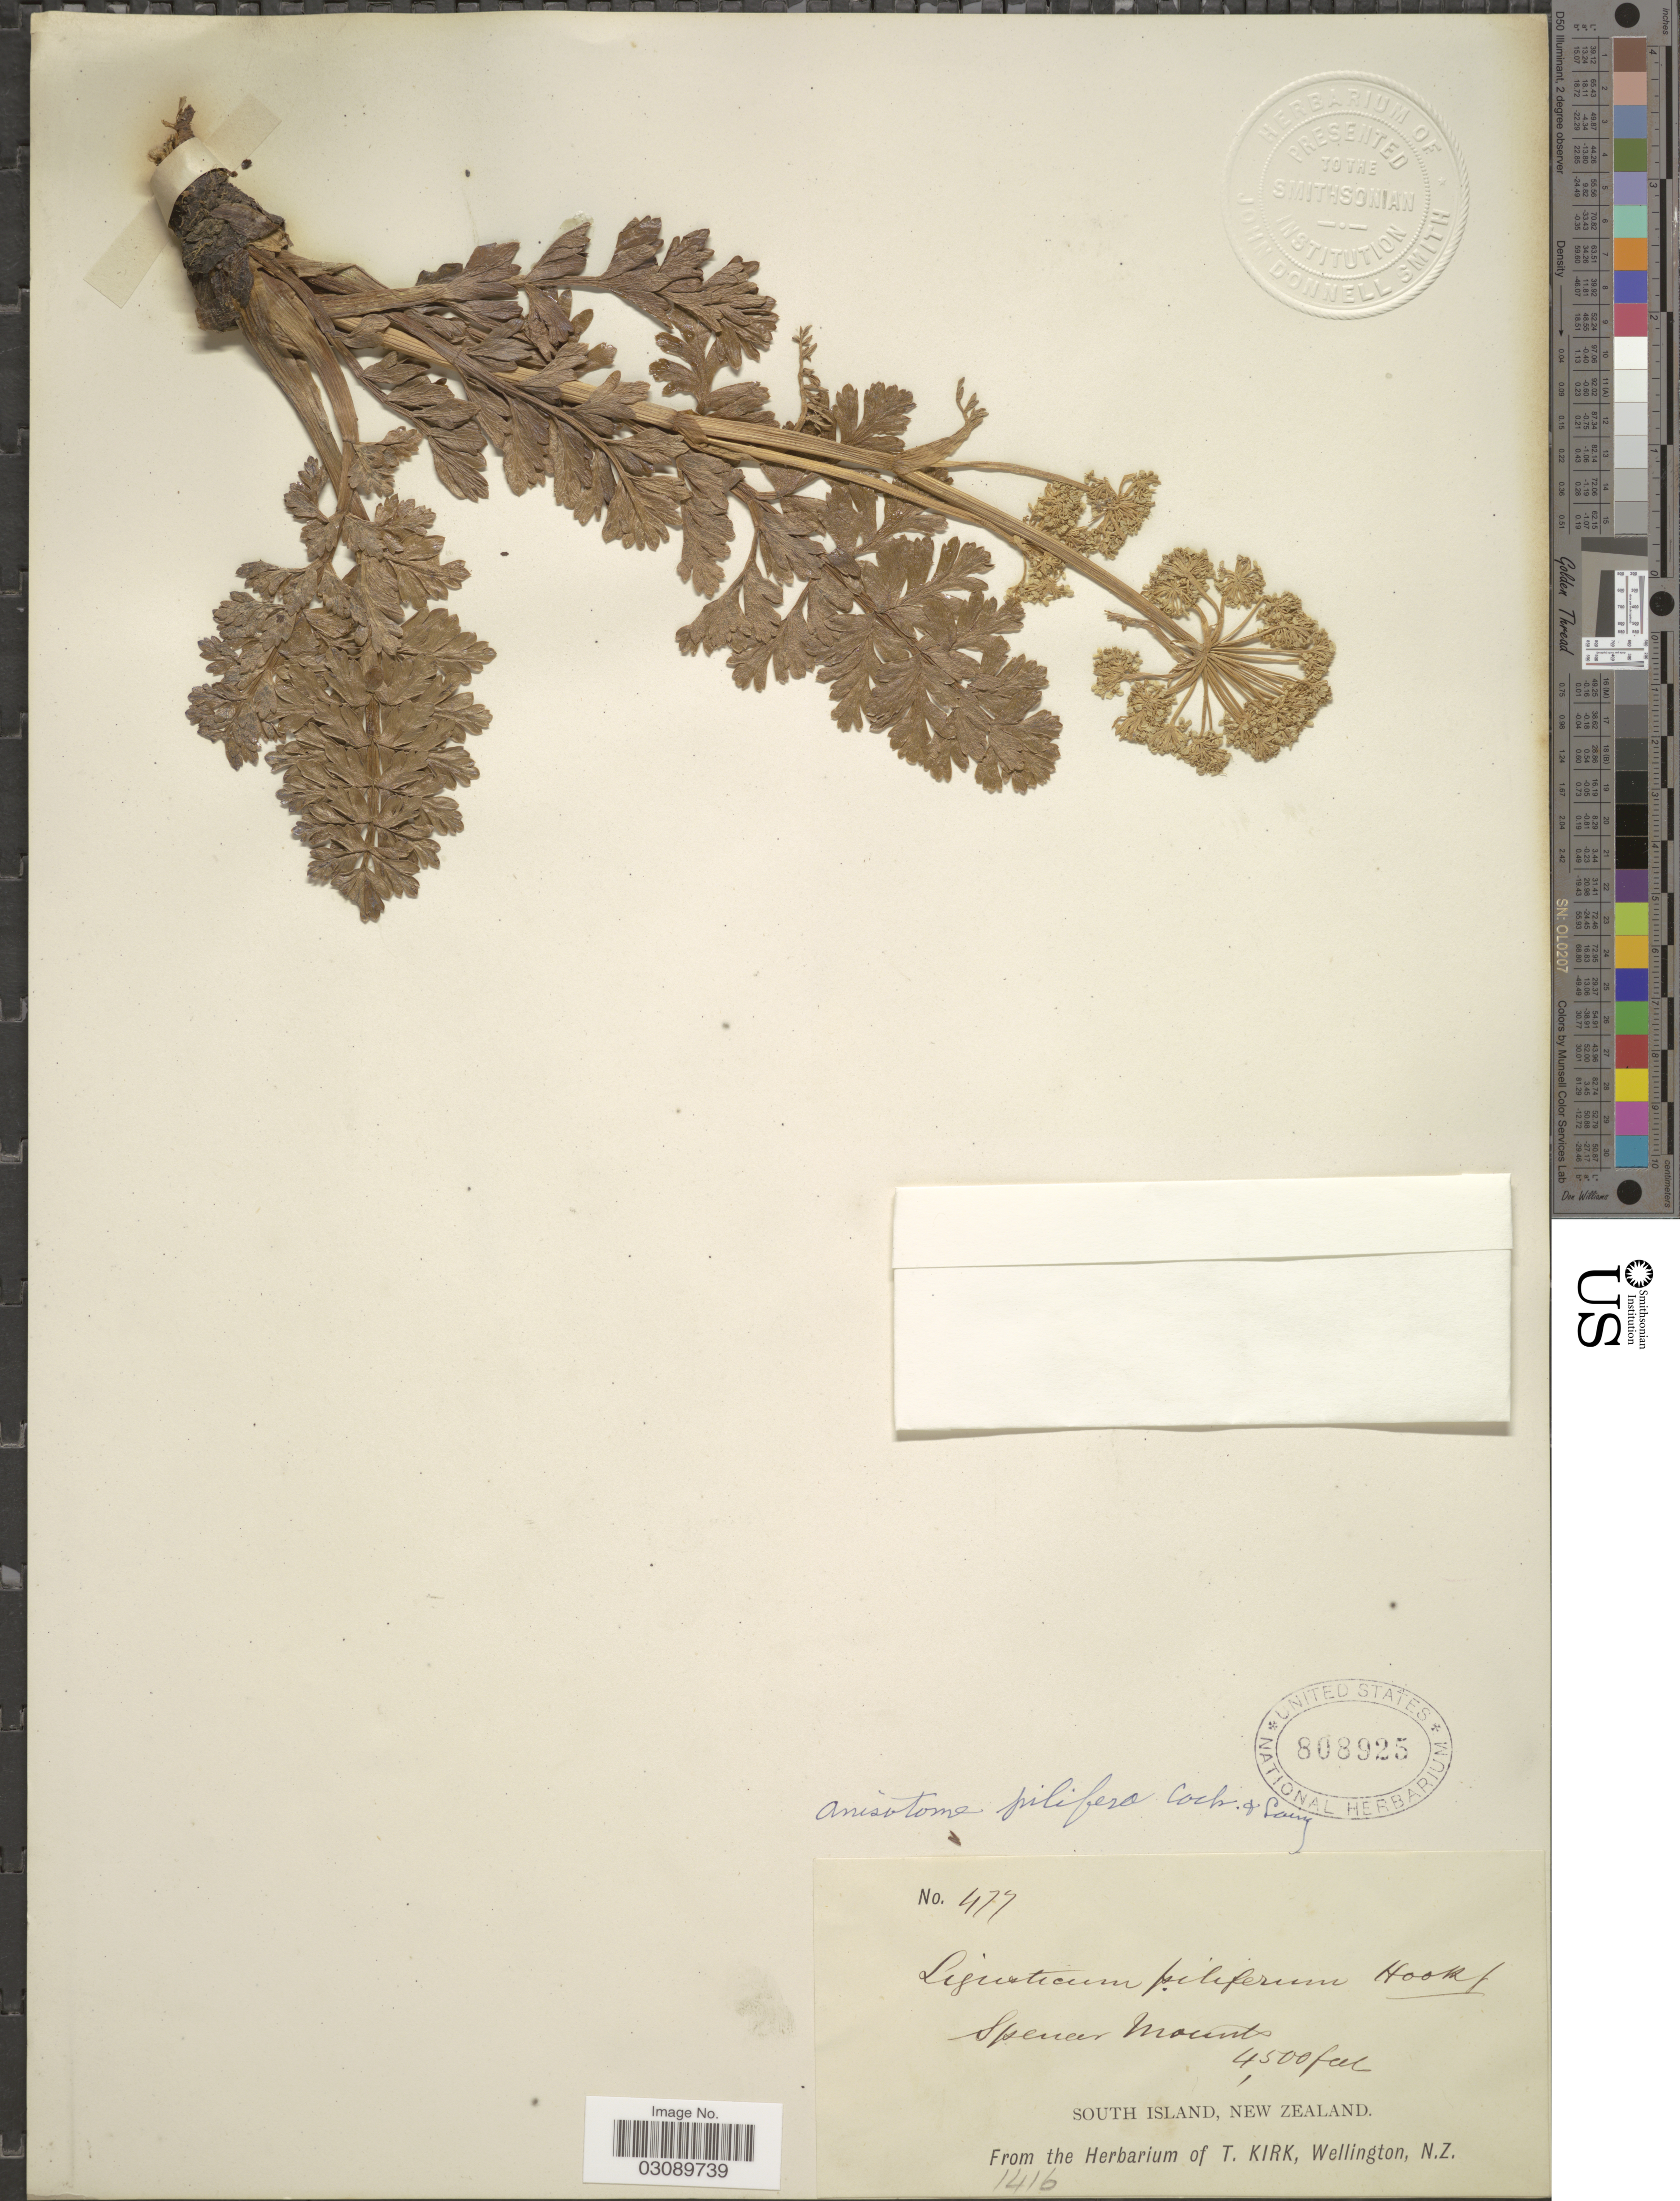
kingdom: Plantae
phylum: Tracheophyta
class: Magnoliopsida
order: Apiales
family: Apiaceae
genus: Anisotome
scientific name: Anisotome pilifera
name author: (Hook. f.) Cockayne & Laing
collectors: ex herb. T. Kirk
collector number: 477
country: New Zealand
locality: Spencer Mounts. South Island.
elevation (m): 1372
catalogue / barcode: US 808925